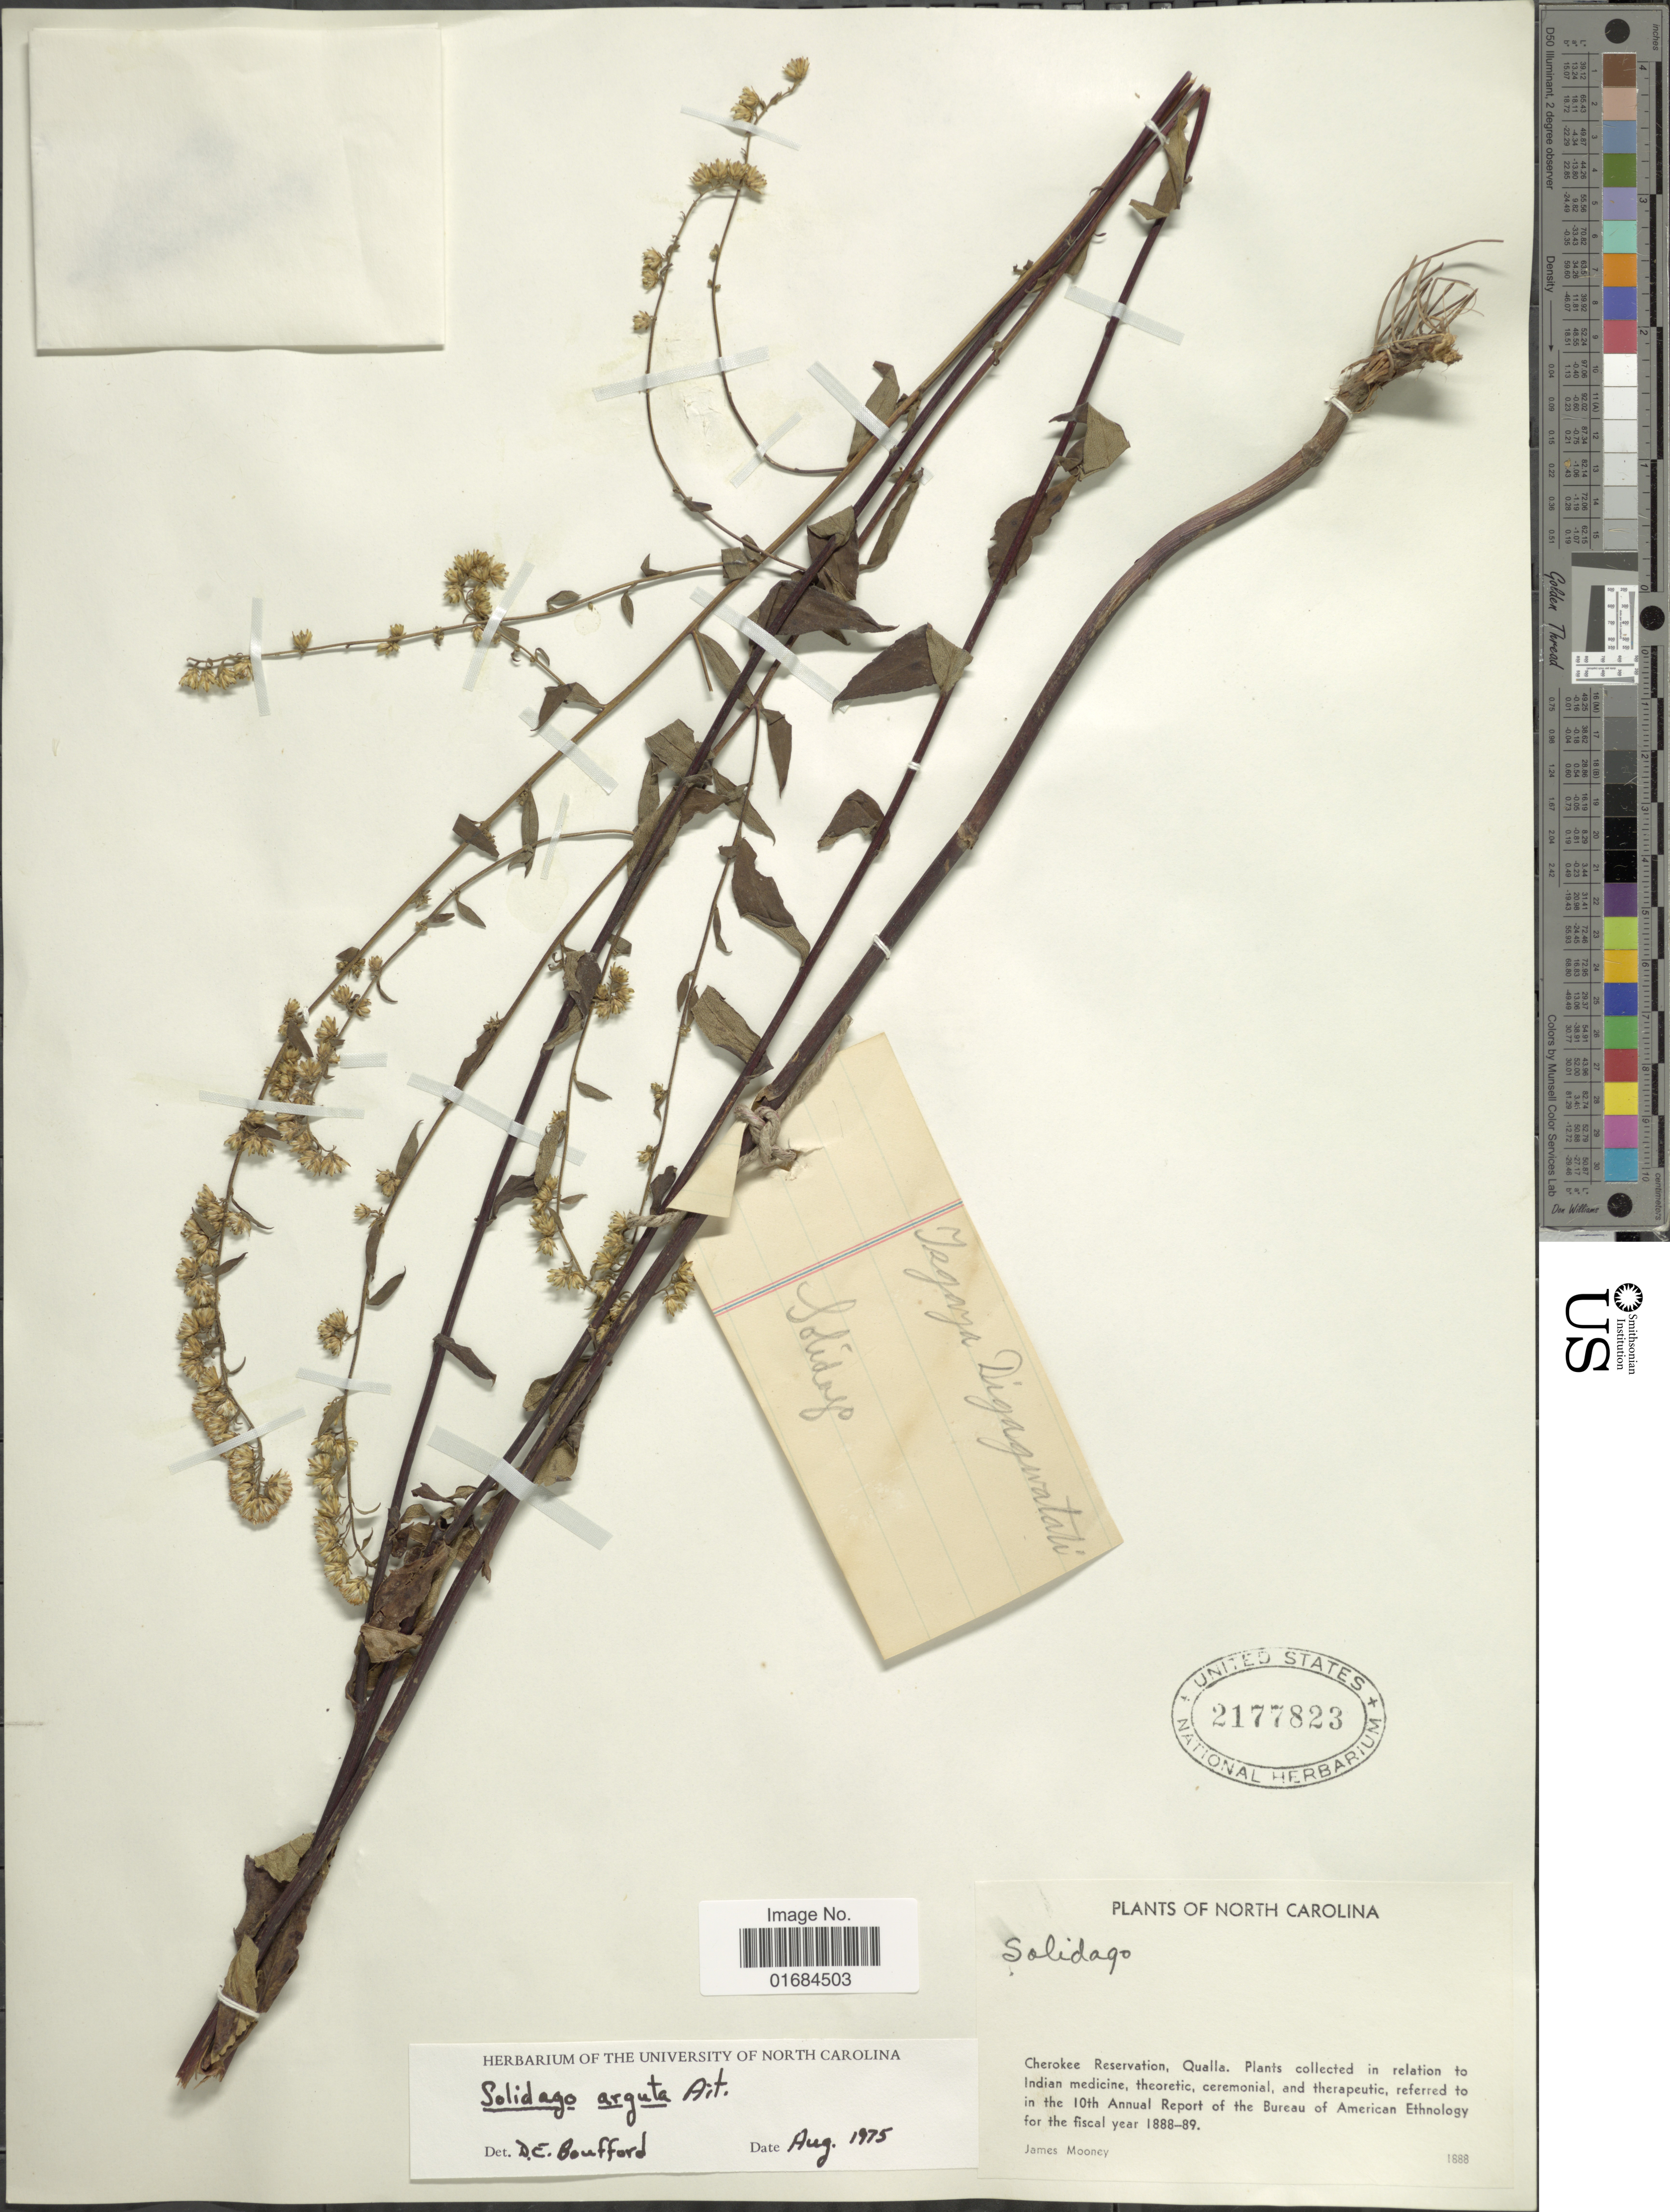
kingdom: Plantae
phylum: Tracheophyta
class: Magnoliopsida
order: Asterales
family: Asteraceae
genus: Solidago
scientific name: Solidago arguta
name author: Aiton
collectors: J. Mooney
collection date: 1888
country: United States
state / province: North Carolina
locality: Cherokee Reservation, Qualla.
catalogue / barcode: US 2177823